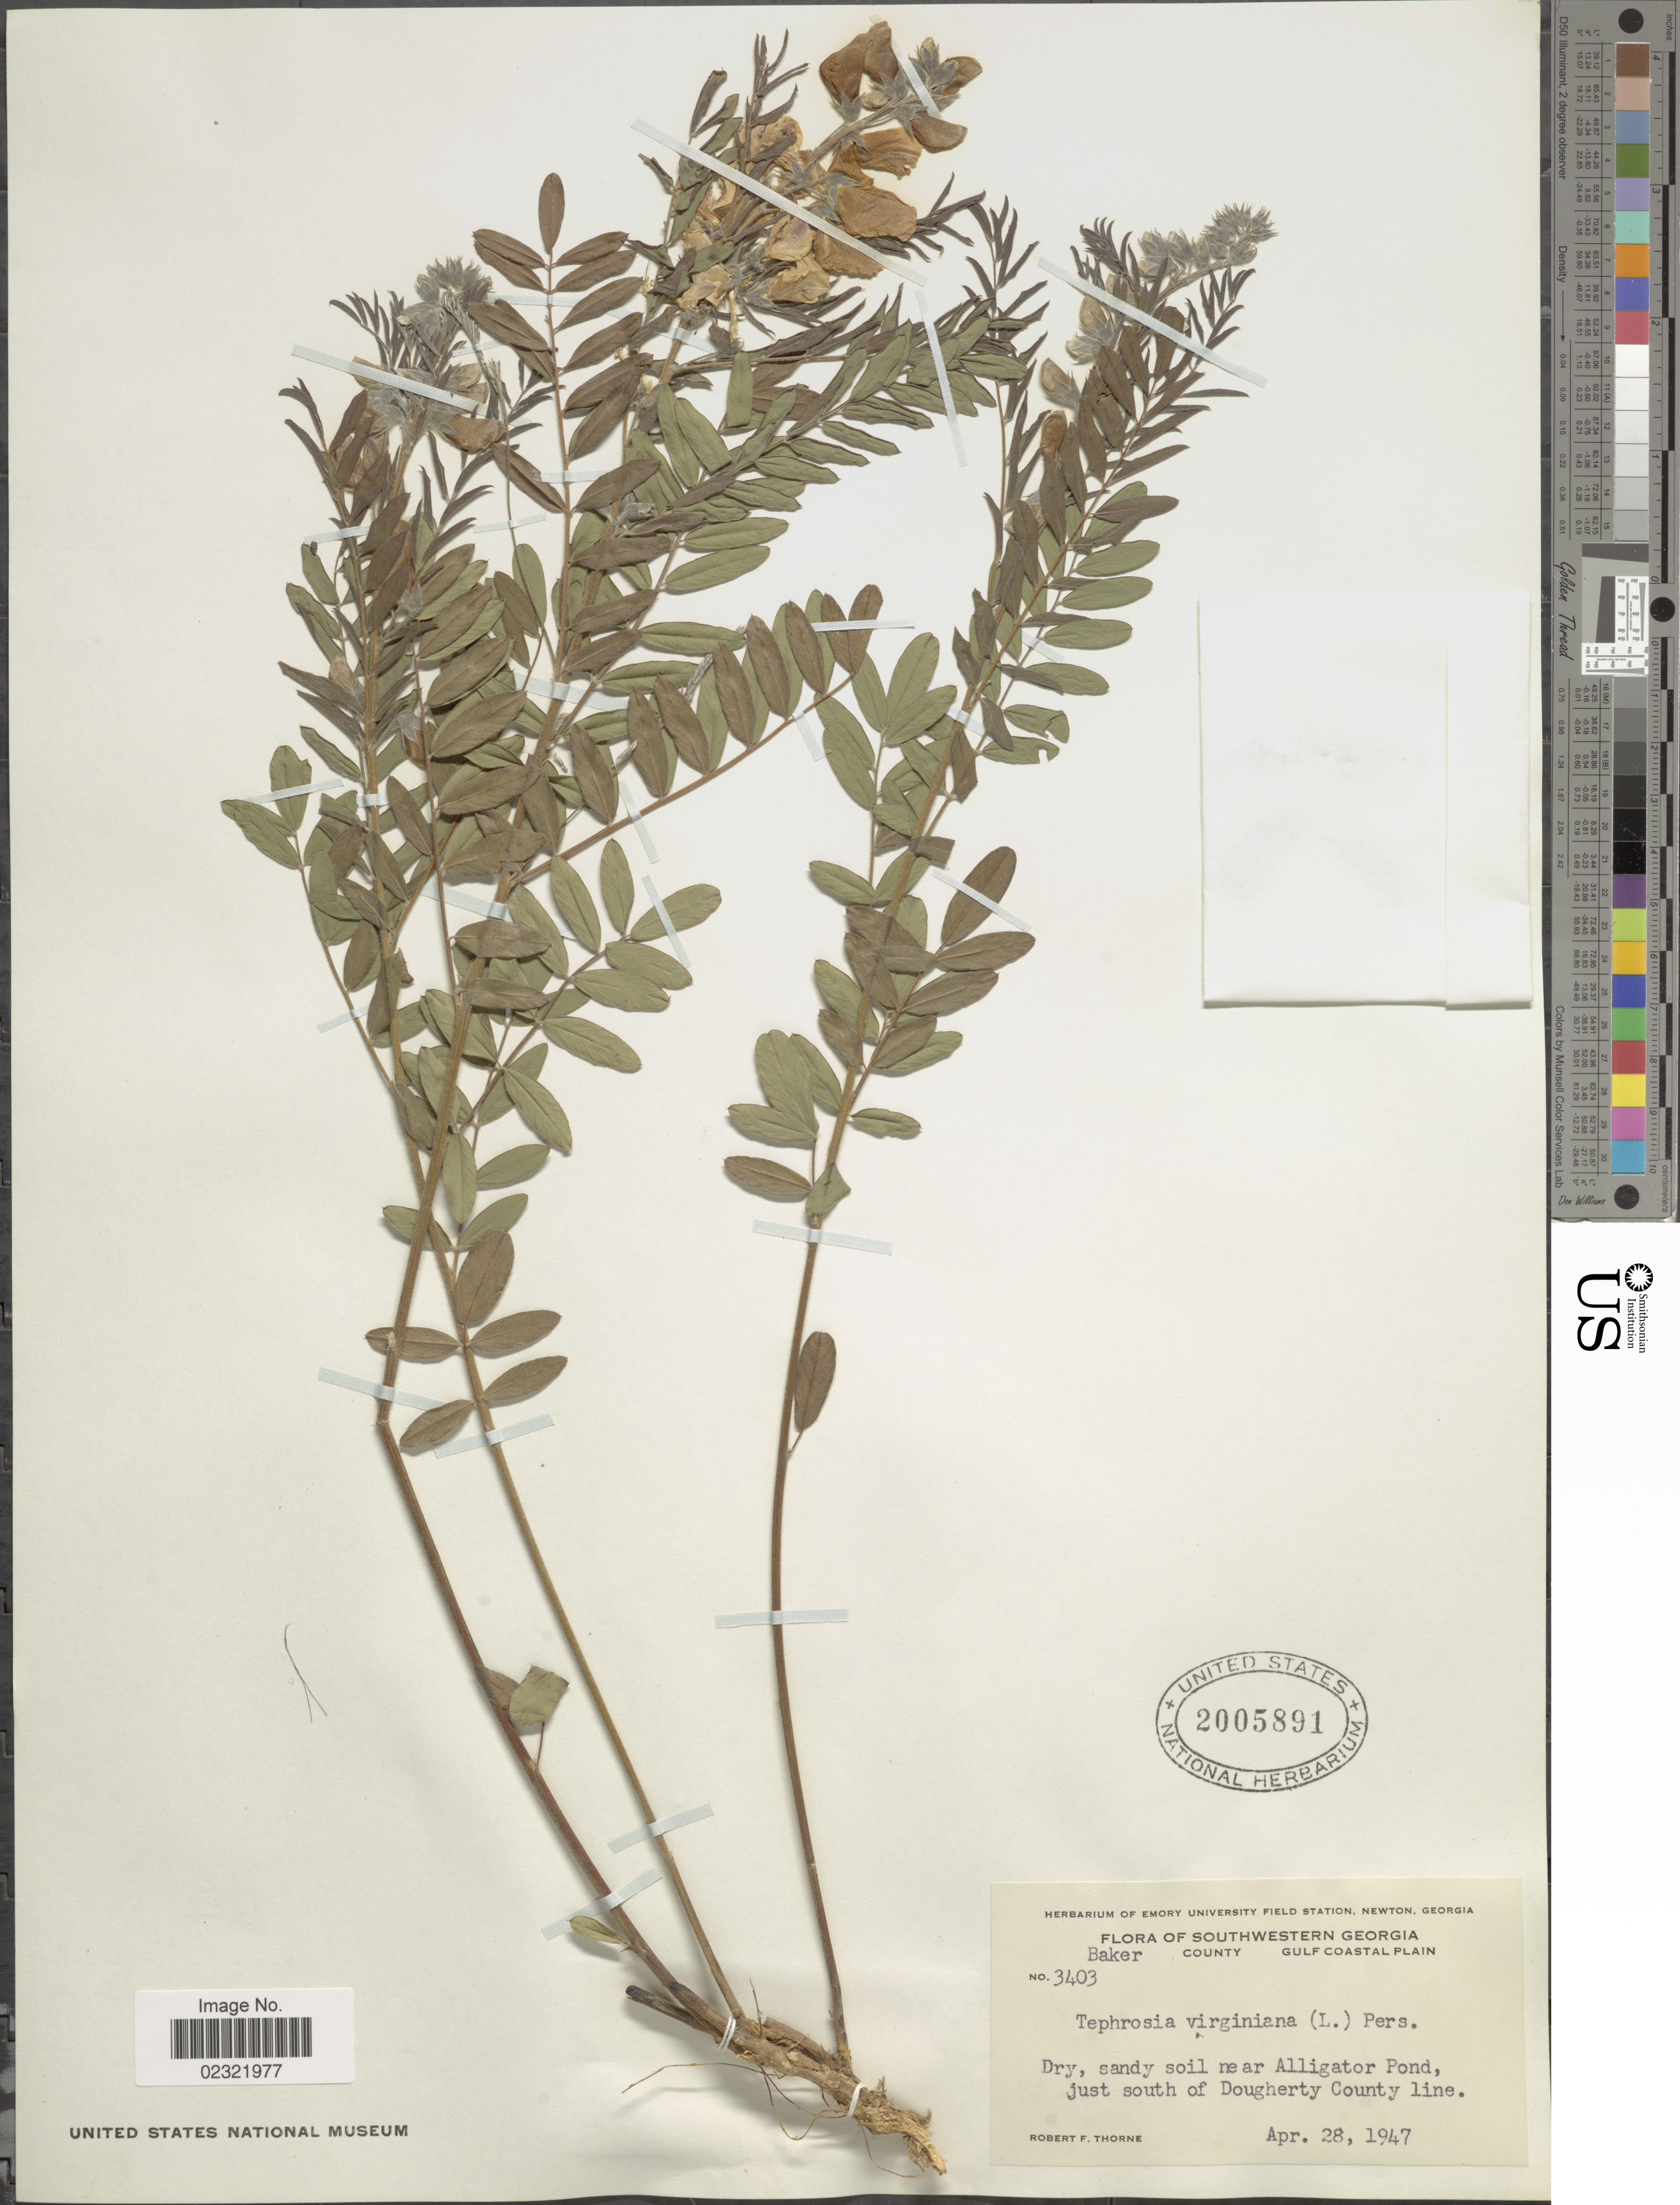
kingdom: Plantae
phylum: Tracheophyta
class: Magnoliopsida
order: Fabales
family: Fabaceae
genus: Tephrosia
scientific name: Tephrosia virginiana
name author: (L.) Pers.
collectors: R. F. Thorne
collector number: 3403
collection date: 1947-04-28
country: United States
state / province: Georgia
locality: Southwestern Georgia, Baker County, Gulf Coastal Plain, Dry, sandt soil near Alligator Pond, just south of Dougherty County Line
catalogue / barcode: US 2005891